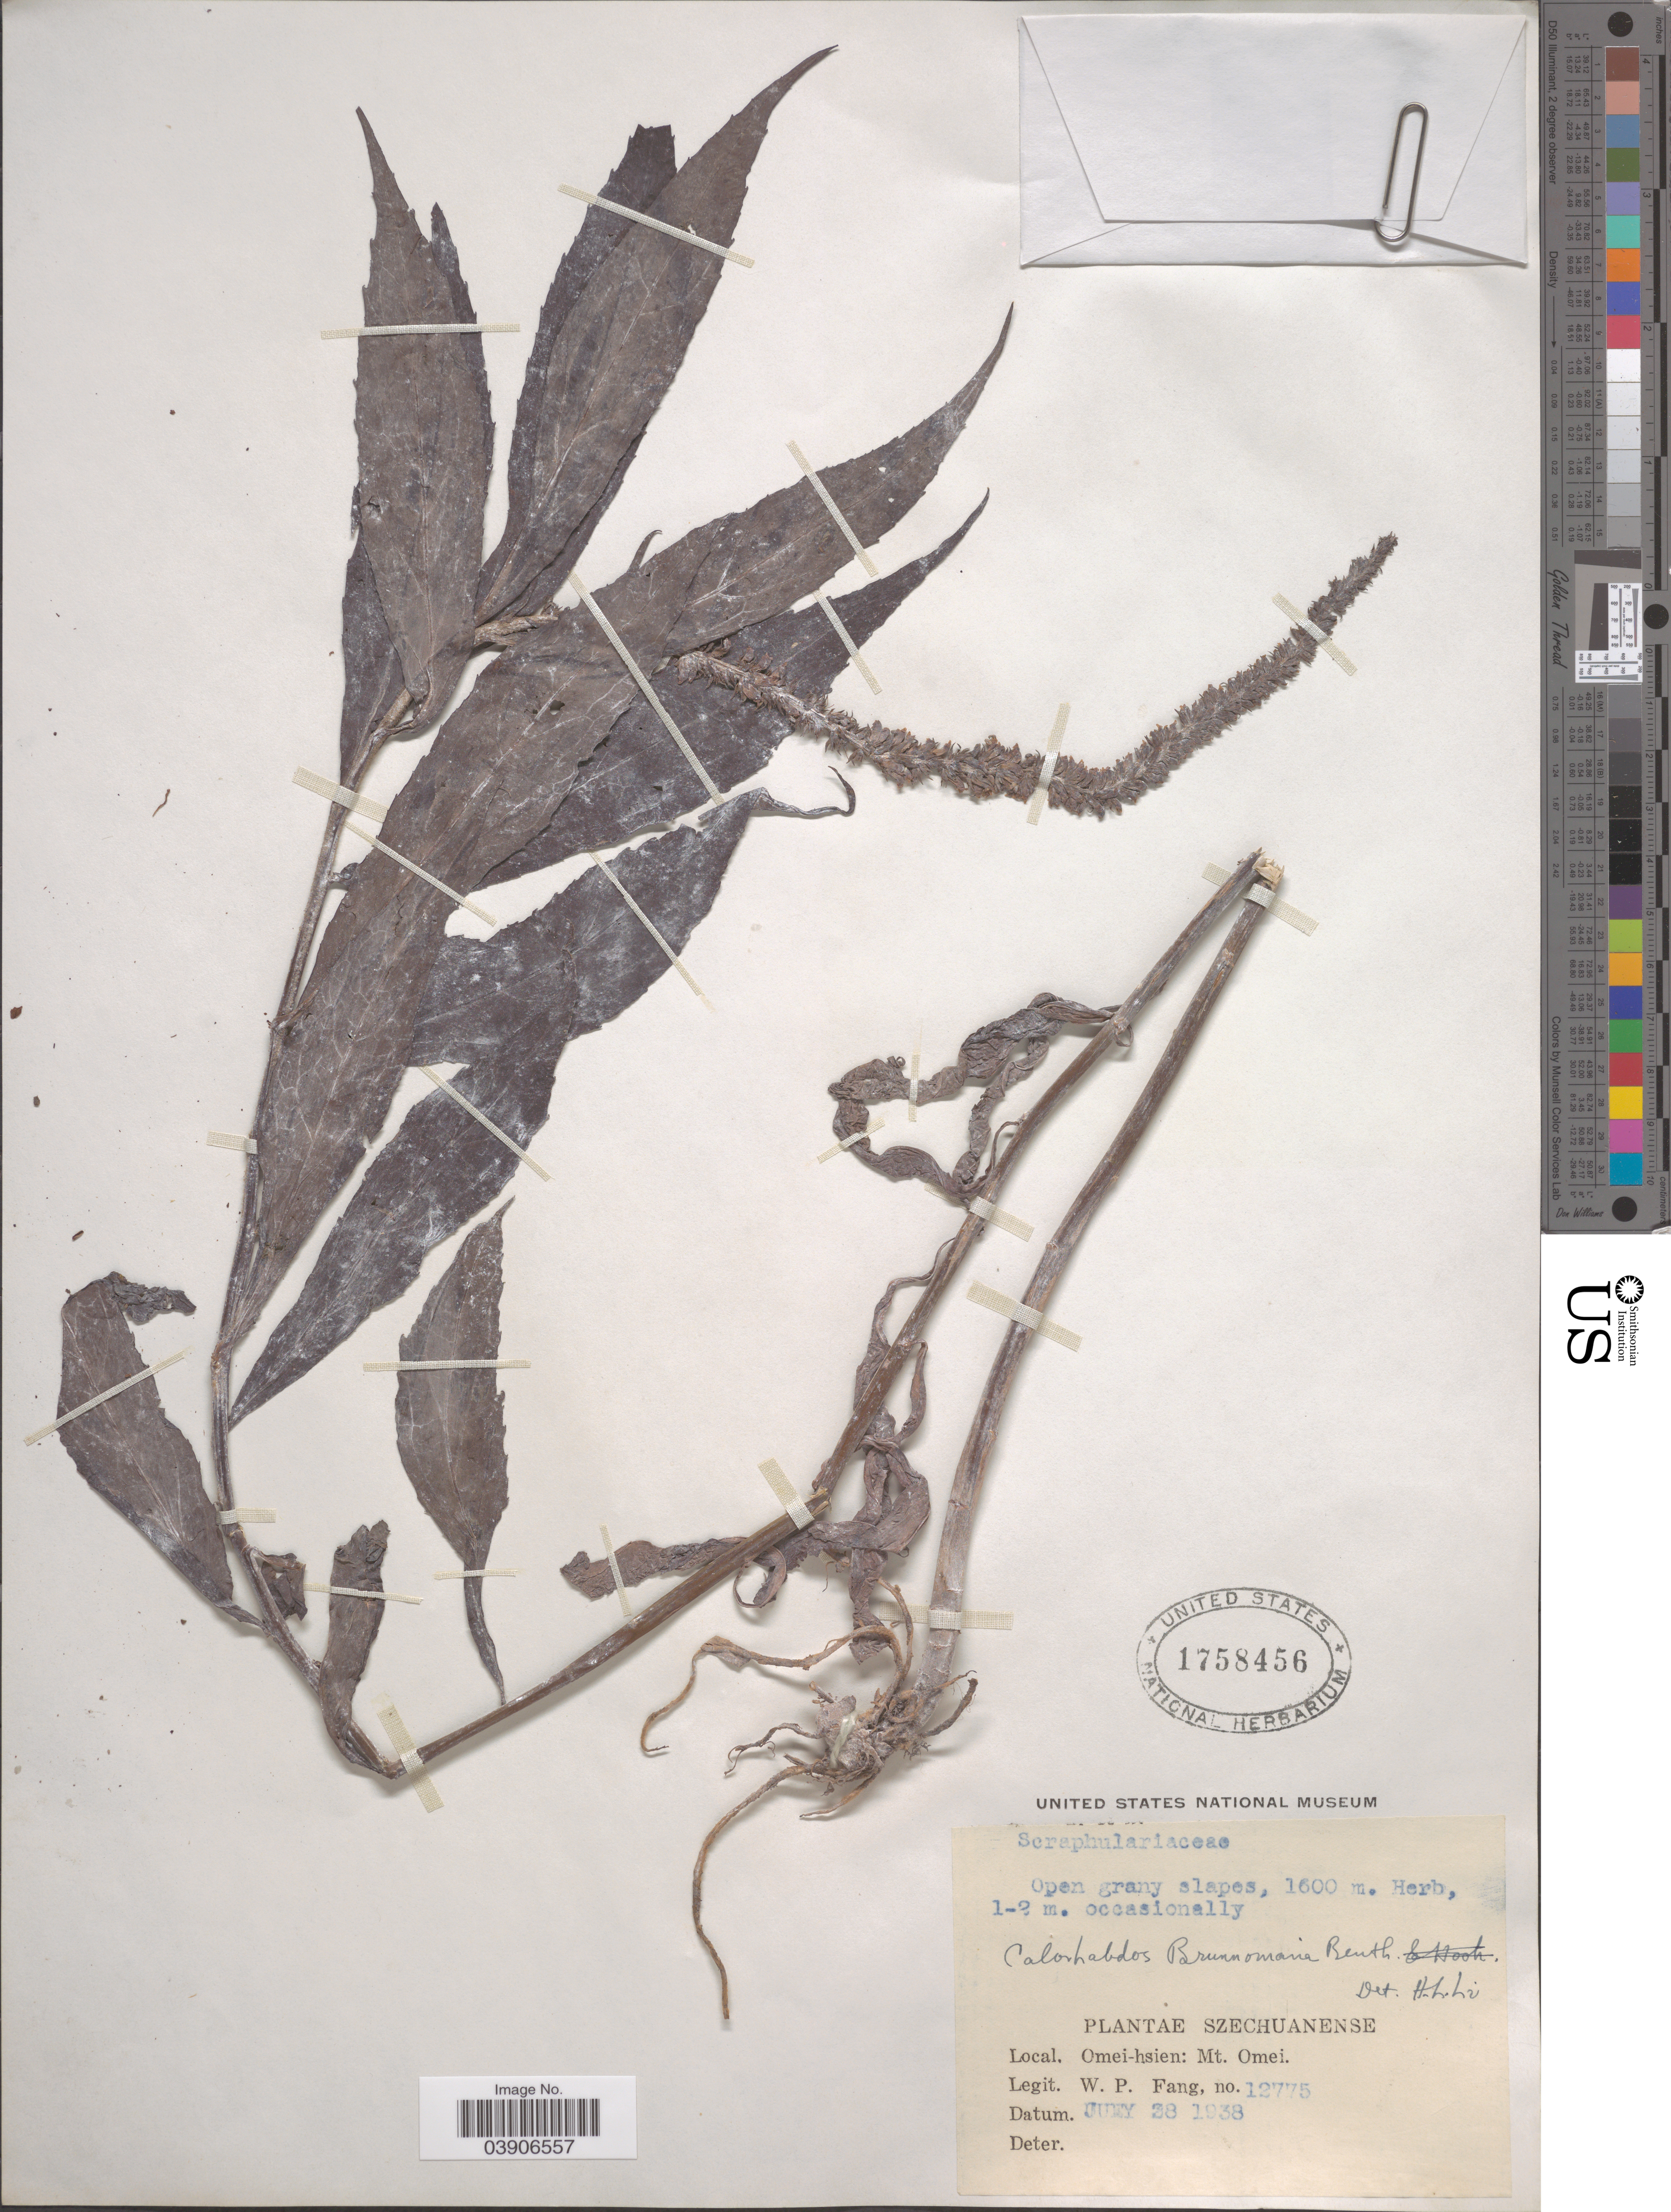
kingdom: Plantae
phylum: Tracheophyta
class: Magnoliopsida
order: Lamiales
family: Plantaginaceae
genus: Calorhabdos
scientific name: Calorhabdos brunoniana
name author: Benth.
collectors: W. P. Fang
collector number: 12775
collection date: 1938-07-28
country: China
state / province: Sichuan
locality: Szechuanense. Omei-hsien: Mt. Omei.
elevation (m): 1600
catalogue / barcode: US 1758456